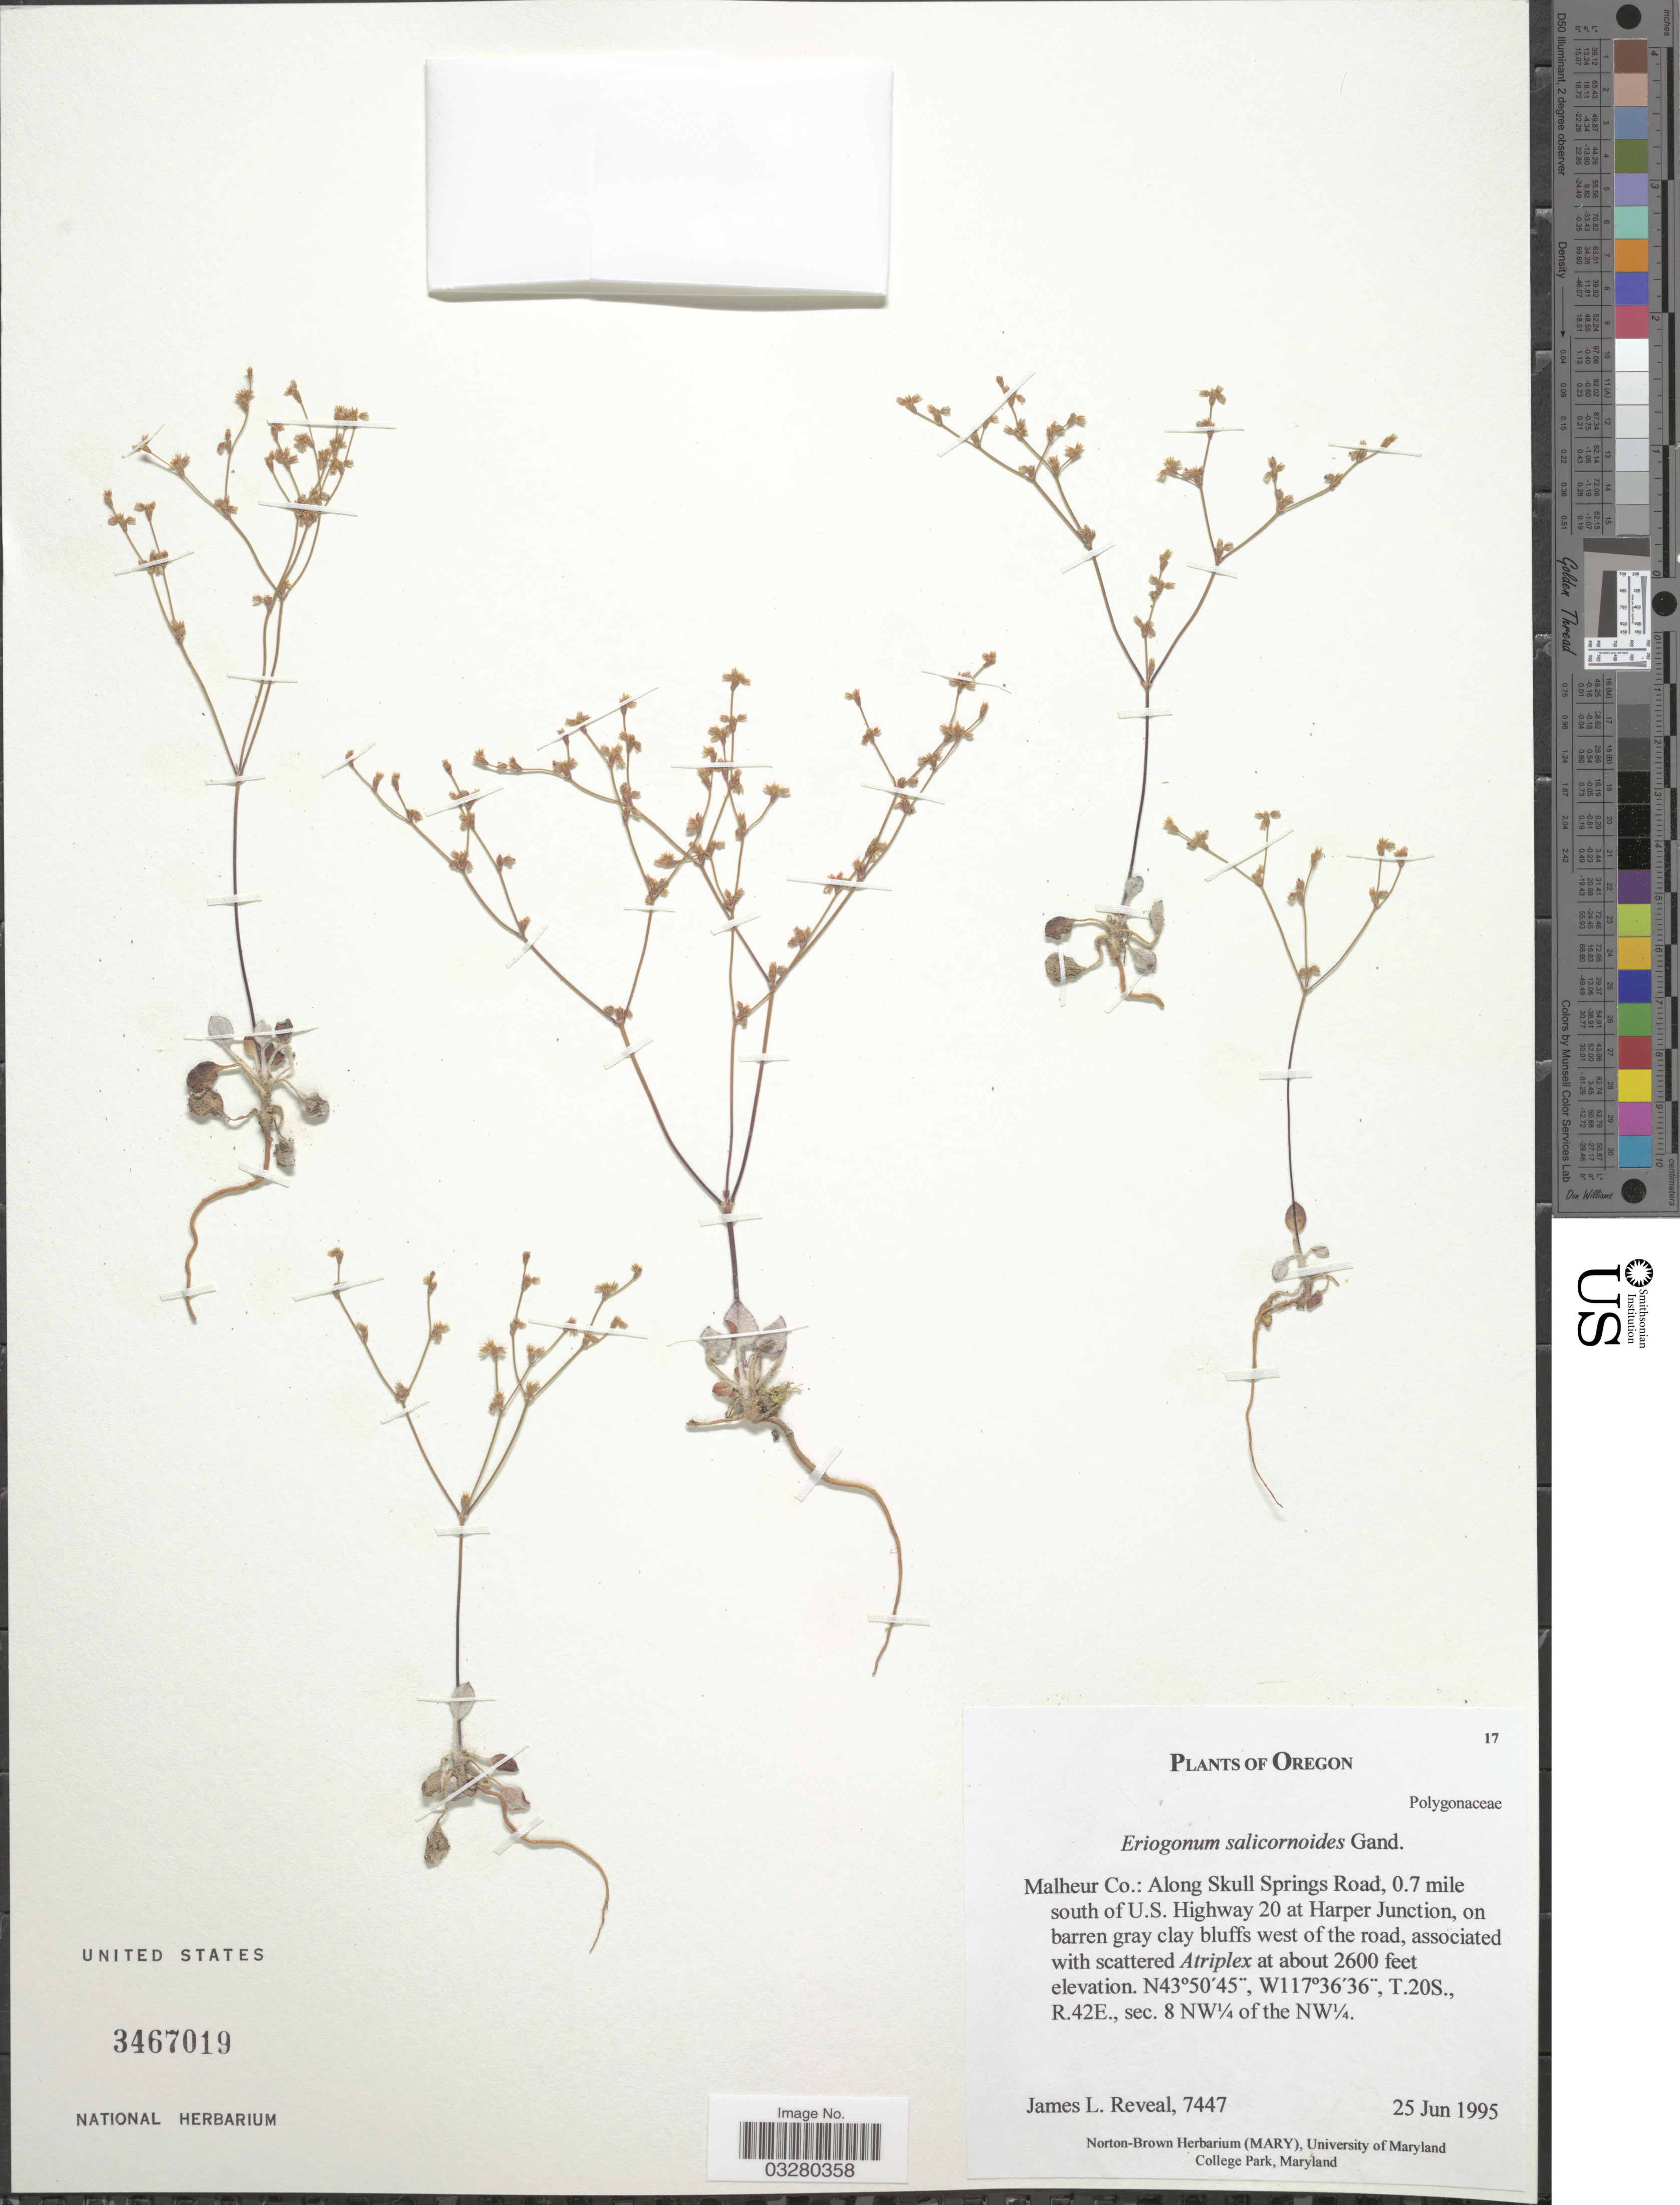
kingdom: Plantae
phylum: Tracheophyta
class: Magnoliopsida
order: Caryophyllales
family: Polygonaceae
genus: Eriogonum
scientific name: Eriogonum salicornioides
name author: Gand.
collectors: J. L. Reveal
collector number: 7447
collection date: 1995-06-25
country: United States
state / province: Oregon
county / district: Malheur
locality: Malheur Co.: Along Skull Springs Road, 0.7 mile south of U.S. Highway 20 at Harper Junction. T.20S., R.42E., sec. 8 NW¼ of NW¼.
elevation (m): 792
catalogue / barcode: US 3467019